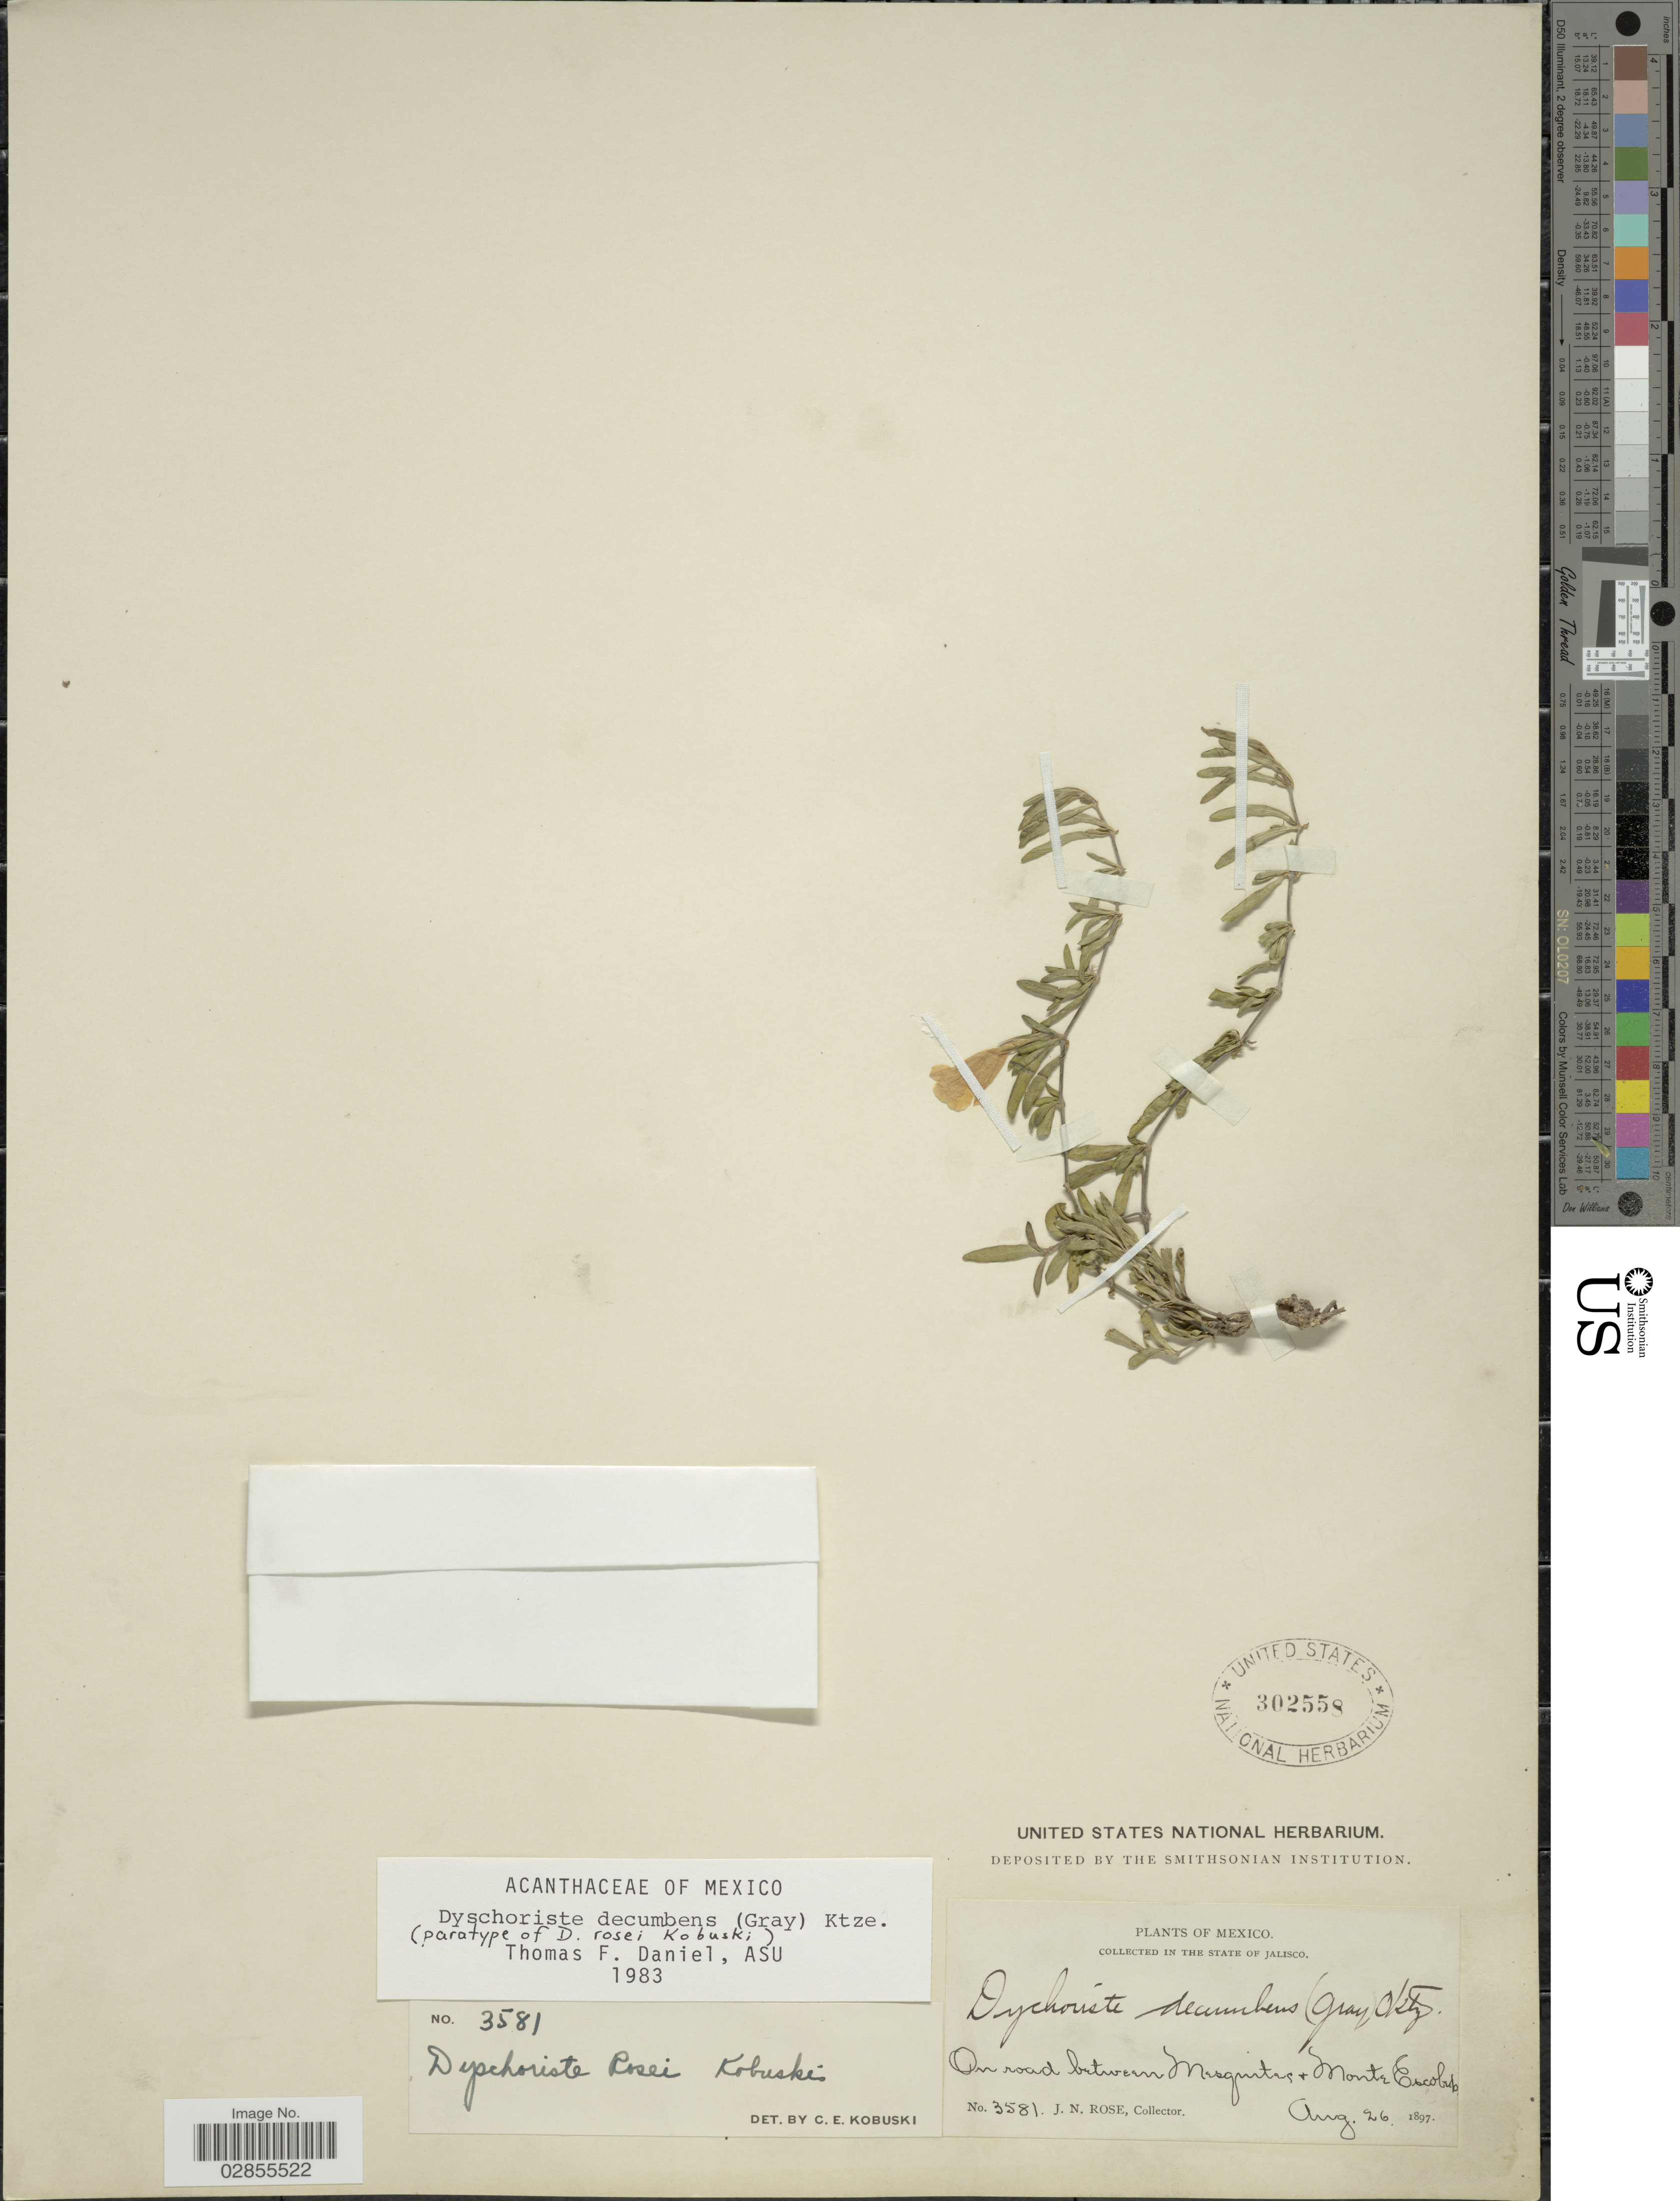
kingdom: Plantae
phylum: Tracheophyta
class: Magnoliopsida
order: Lamiales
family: Acanthaceae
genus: Dyschoriste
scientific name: Dyschoriste schiedeana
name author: (Nees) Kuntze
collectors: J. N. Rose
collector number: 3581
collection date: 1897-08-26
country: Mexico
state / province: Jalisco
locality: On road between Mesquitas & Monte Escobedo.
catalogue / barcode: US 302558